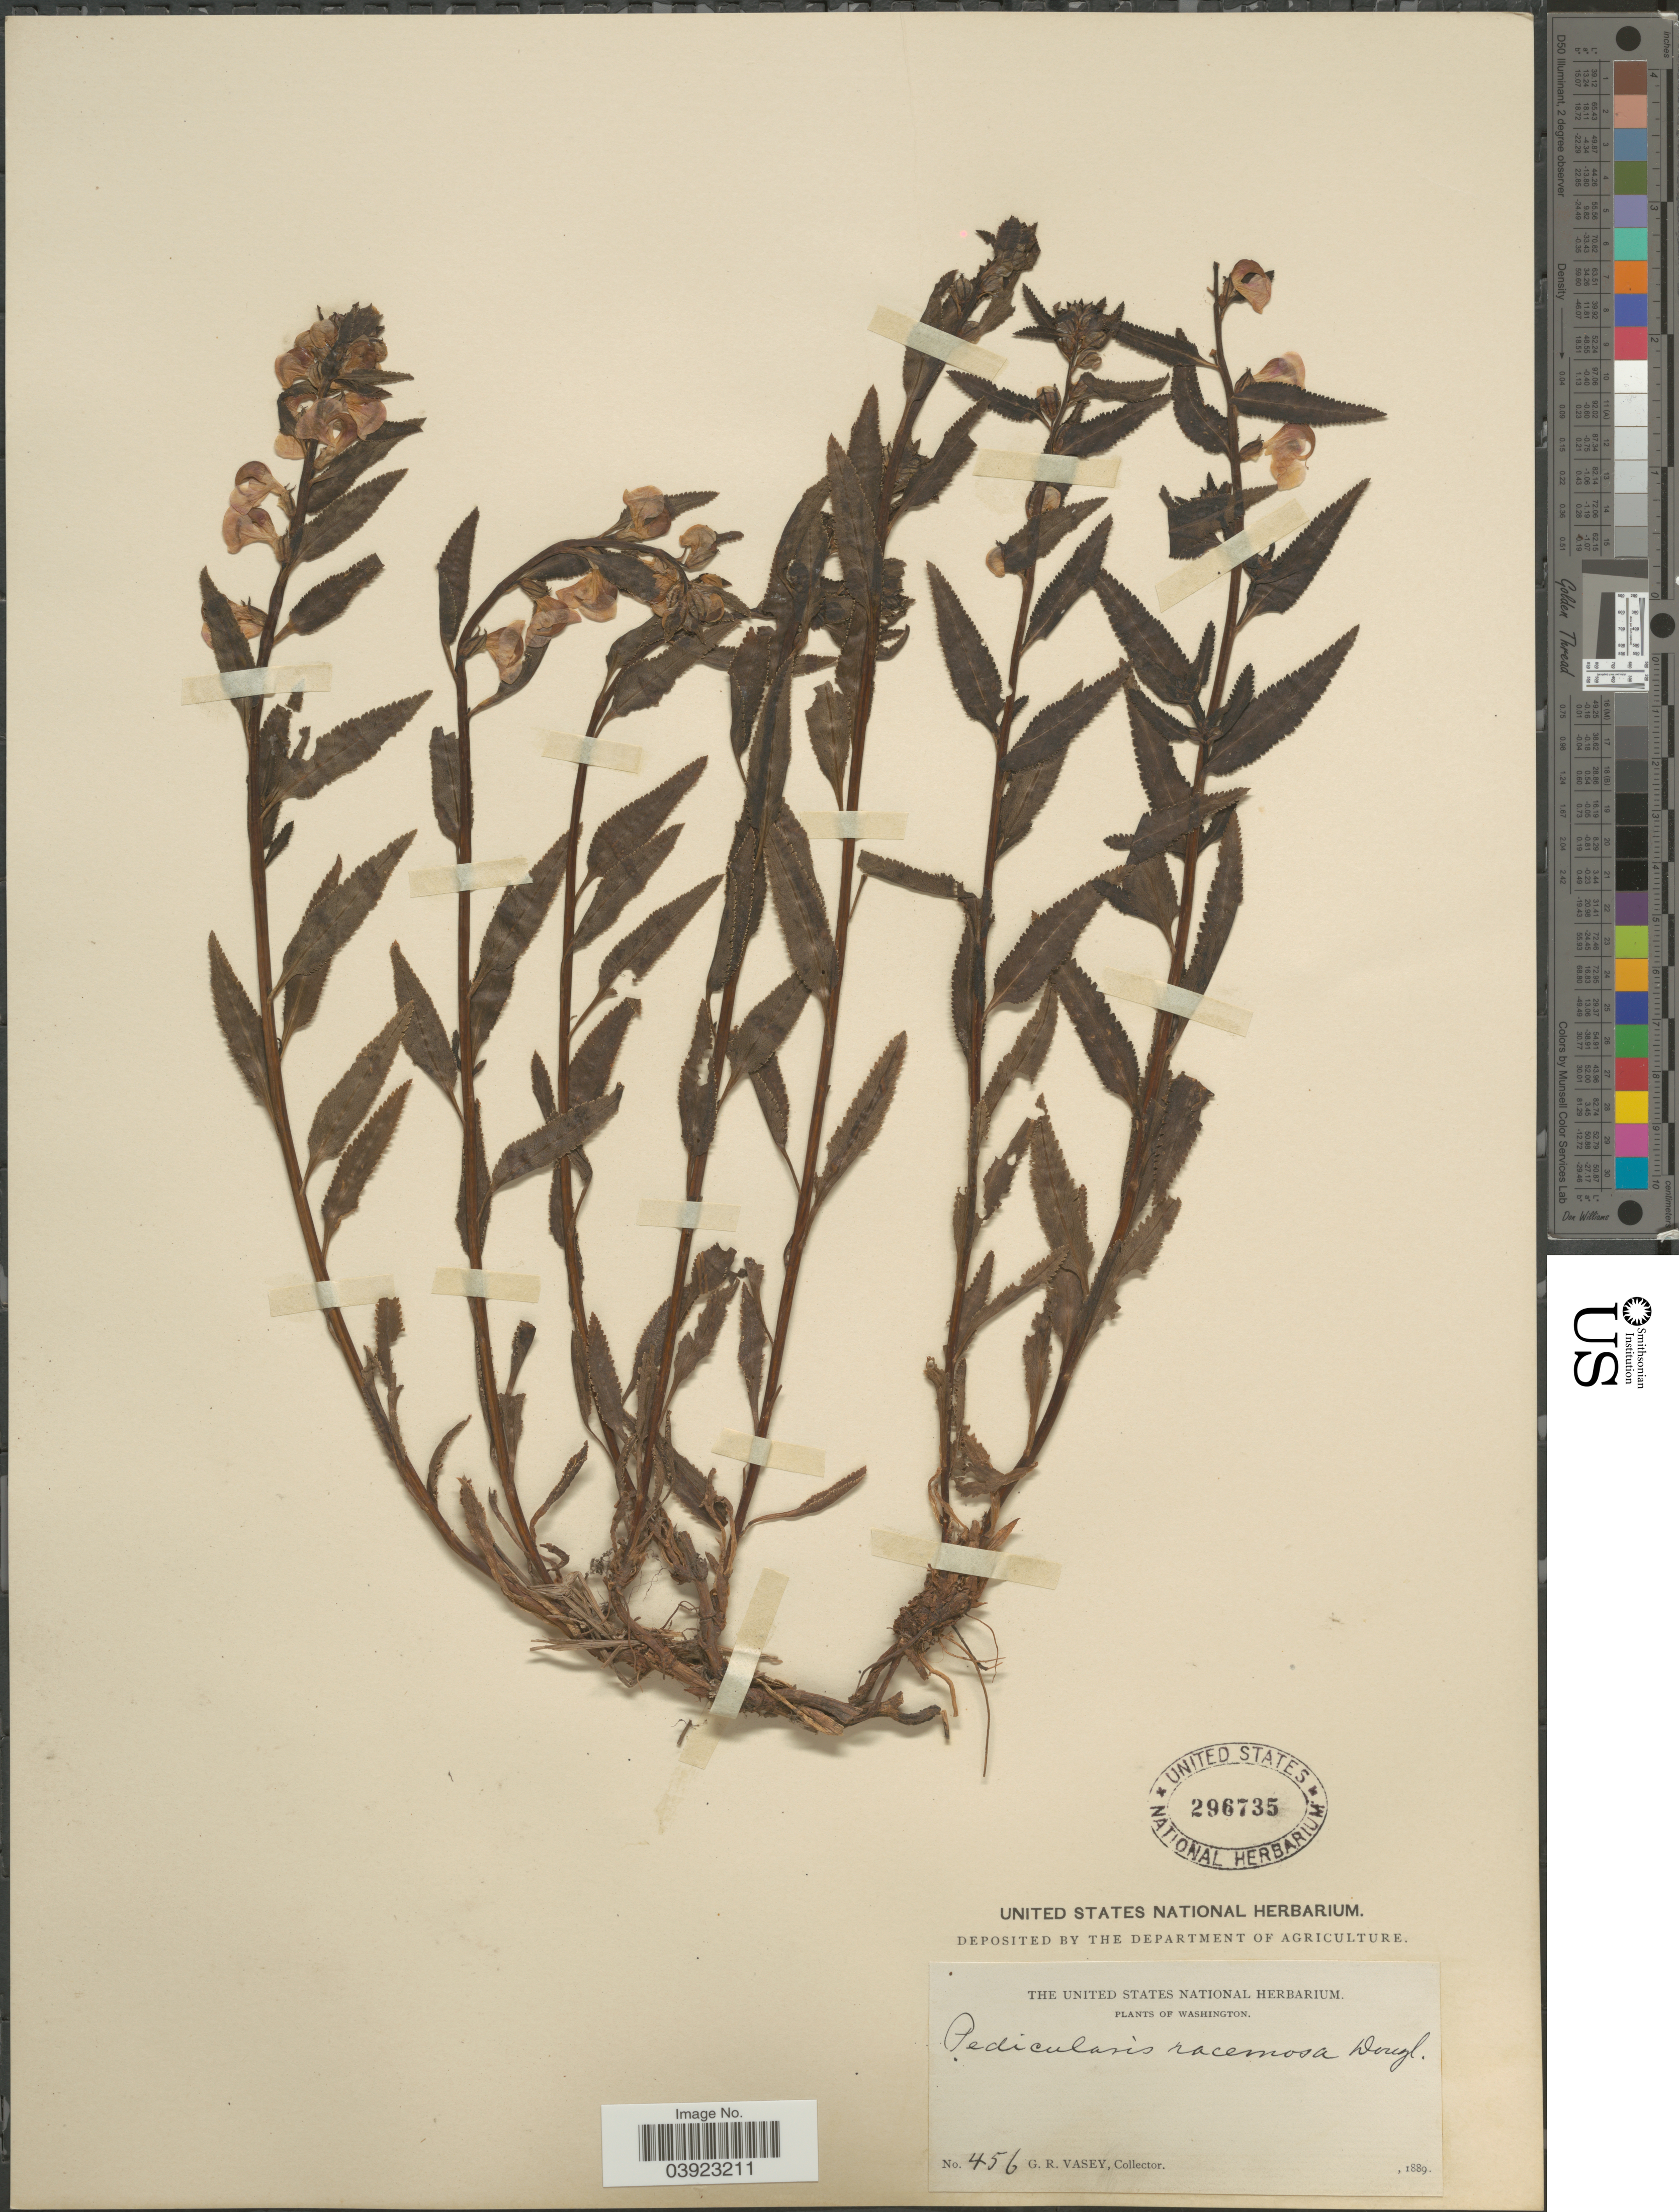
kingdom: Plantae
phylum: Tracheophyta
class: Magnoliopsida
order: Lamiales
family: Orobanchaceae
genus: Pedicularis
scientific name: Pedicularis racemosa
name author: Douglas ex Benth.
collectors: G. R. Vasey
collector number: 456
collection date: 1889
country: United States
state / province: Washington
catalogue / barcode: US 296735